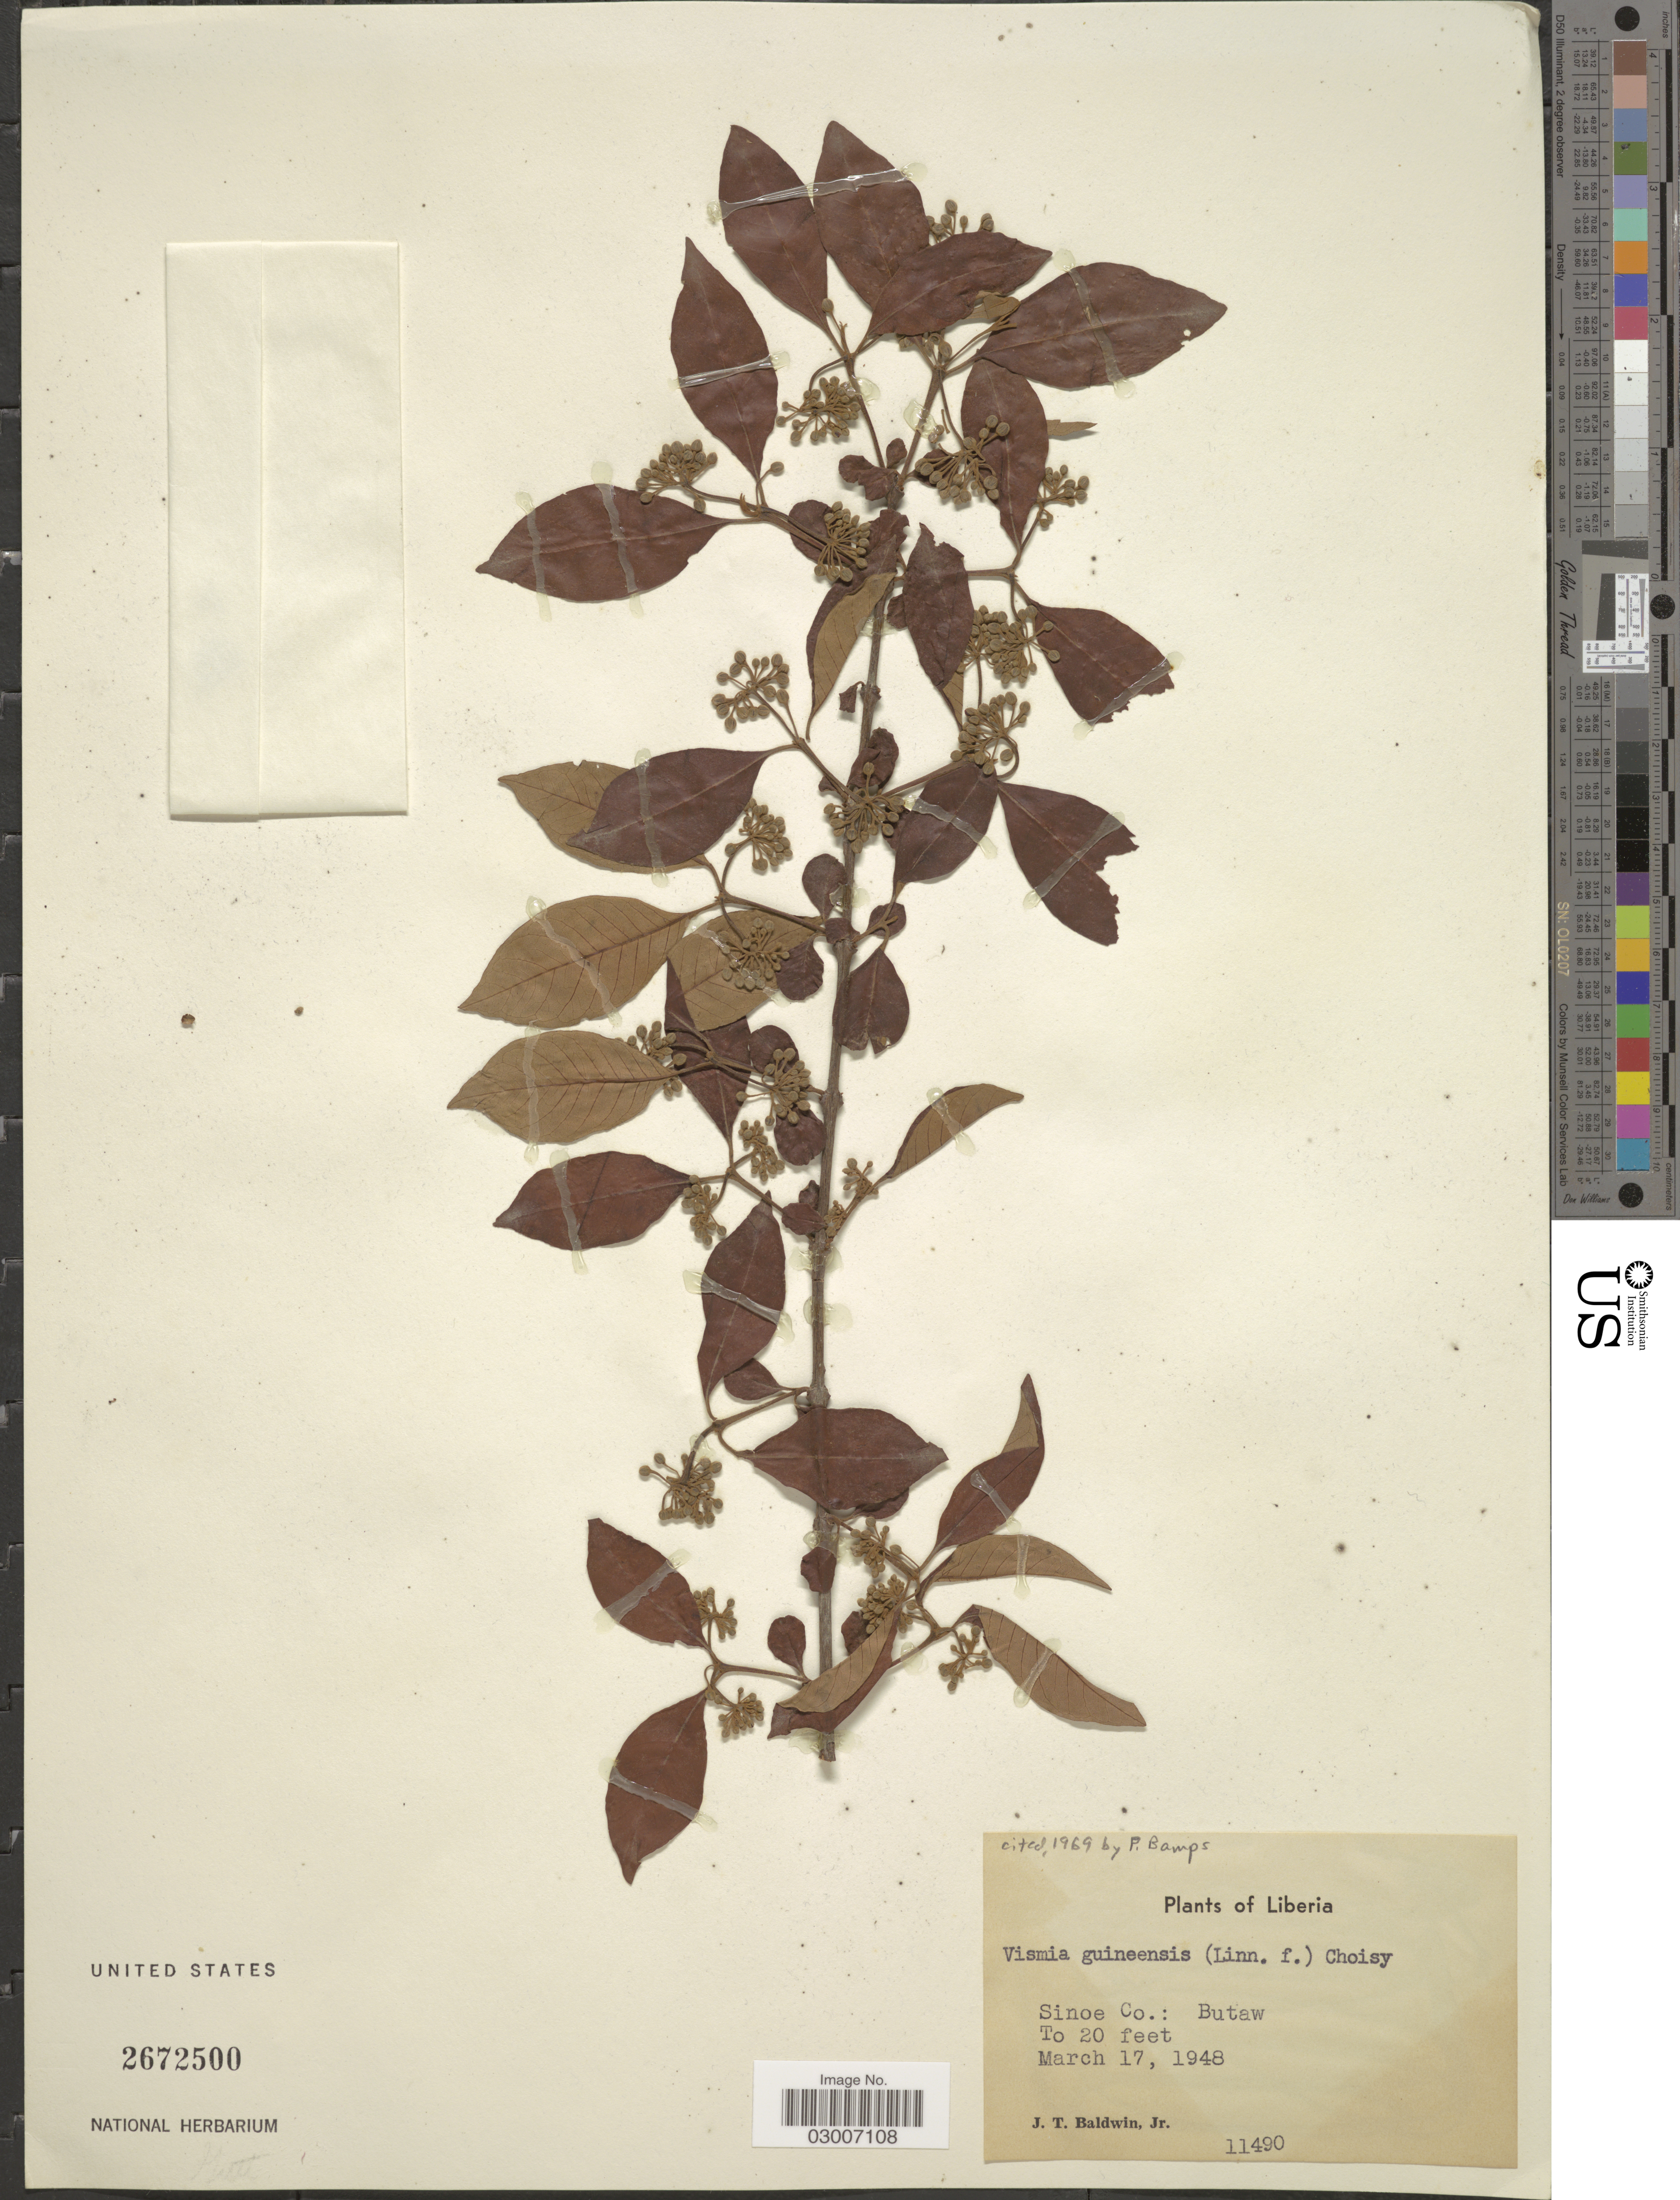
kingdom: Plantae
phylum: Tracheophyta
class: Magnoliopsida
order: Malpighiales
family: Hypericaceae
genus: Vismia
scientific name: Vismia guineensis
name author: (L.) Choisy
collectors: J. T. Baldwin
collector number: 11490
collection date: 1948-03-17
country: Liberia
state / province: Sinoe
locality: Sinoe Co.: Butaw.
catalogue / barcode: US 2672500